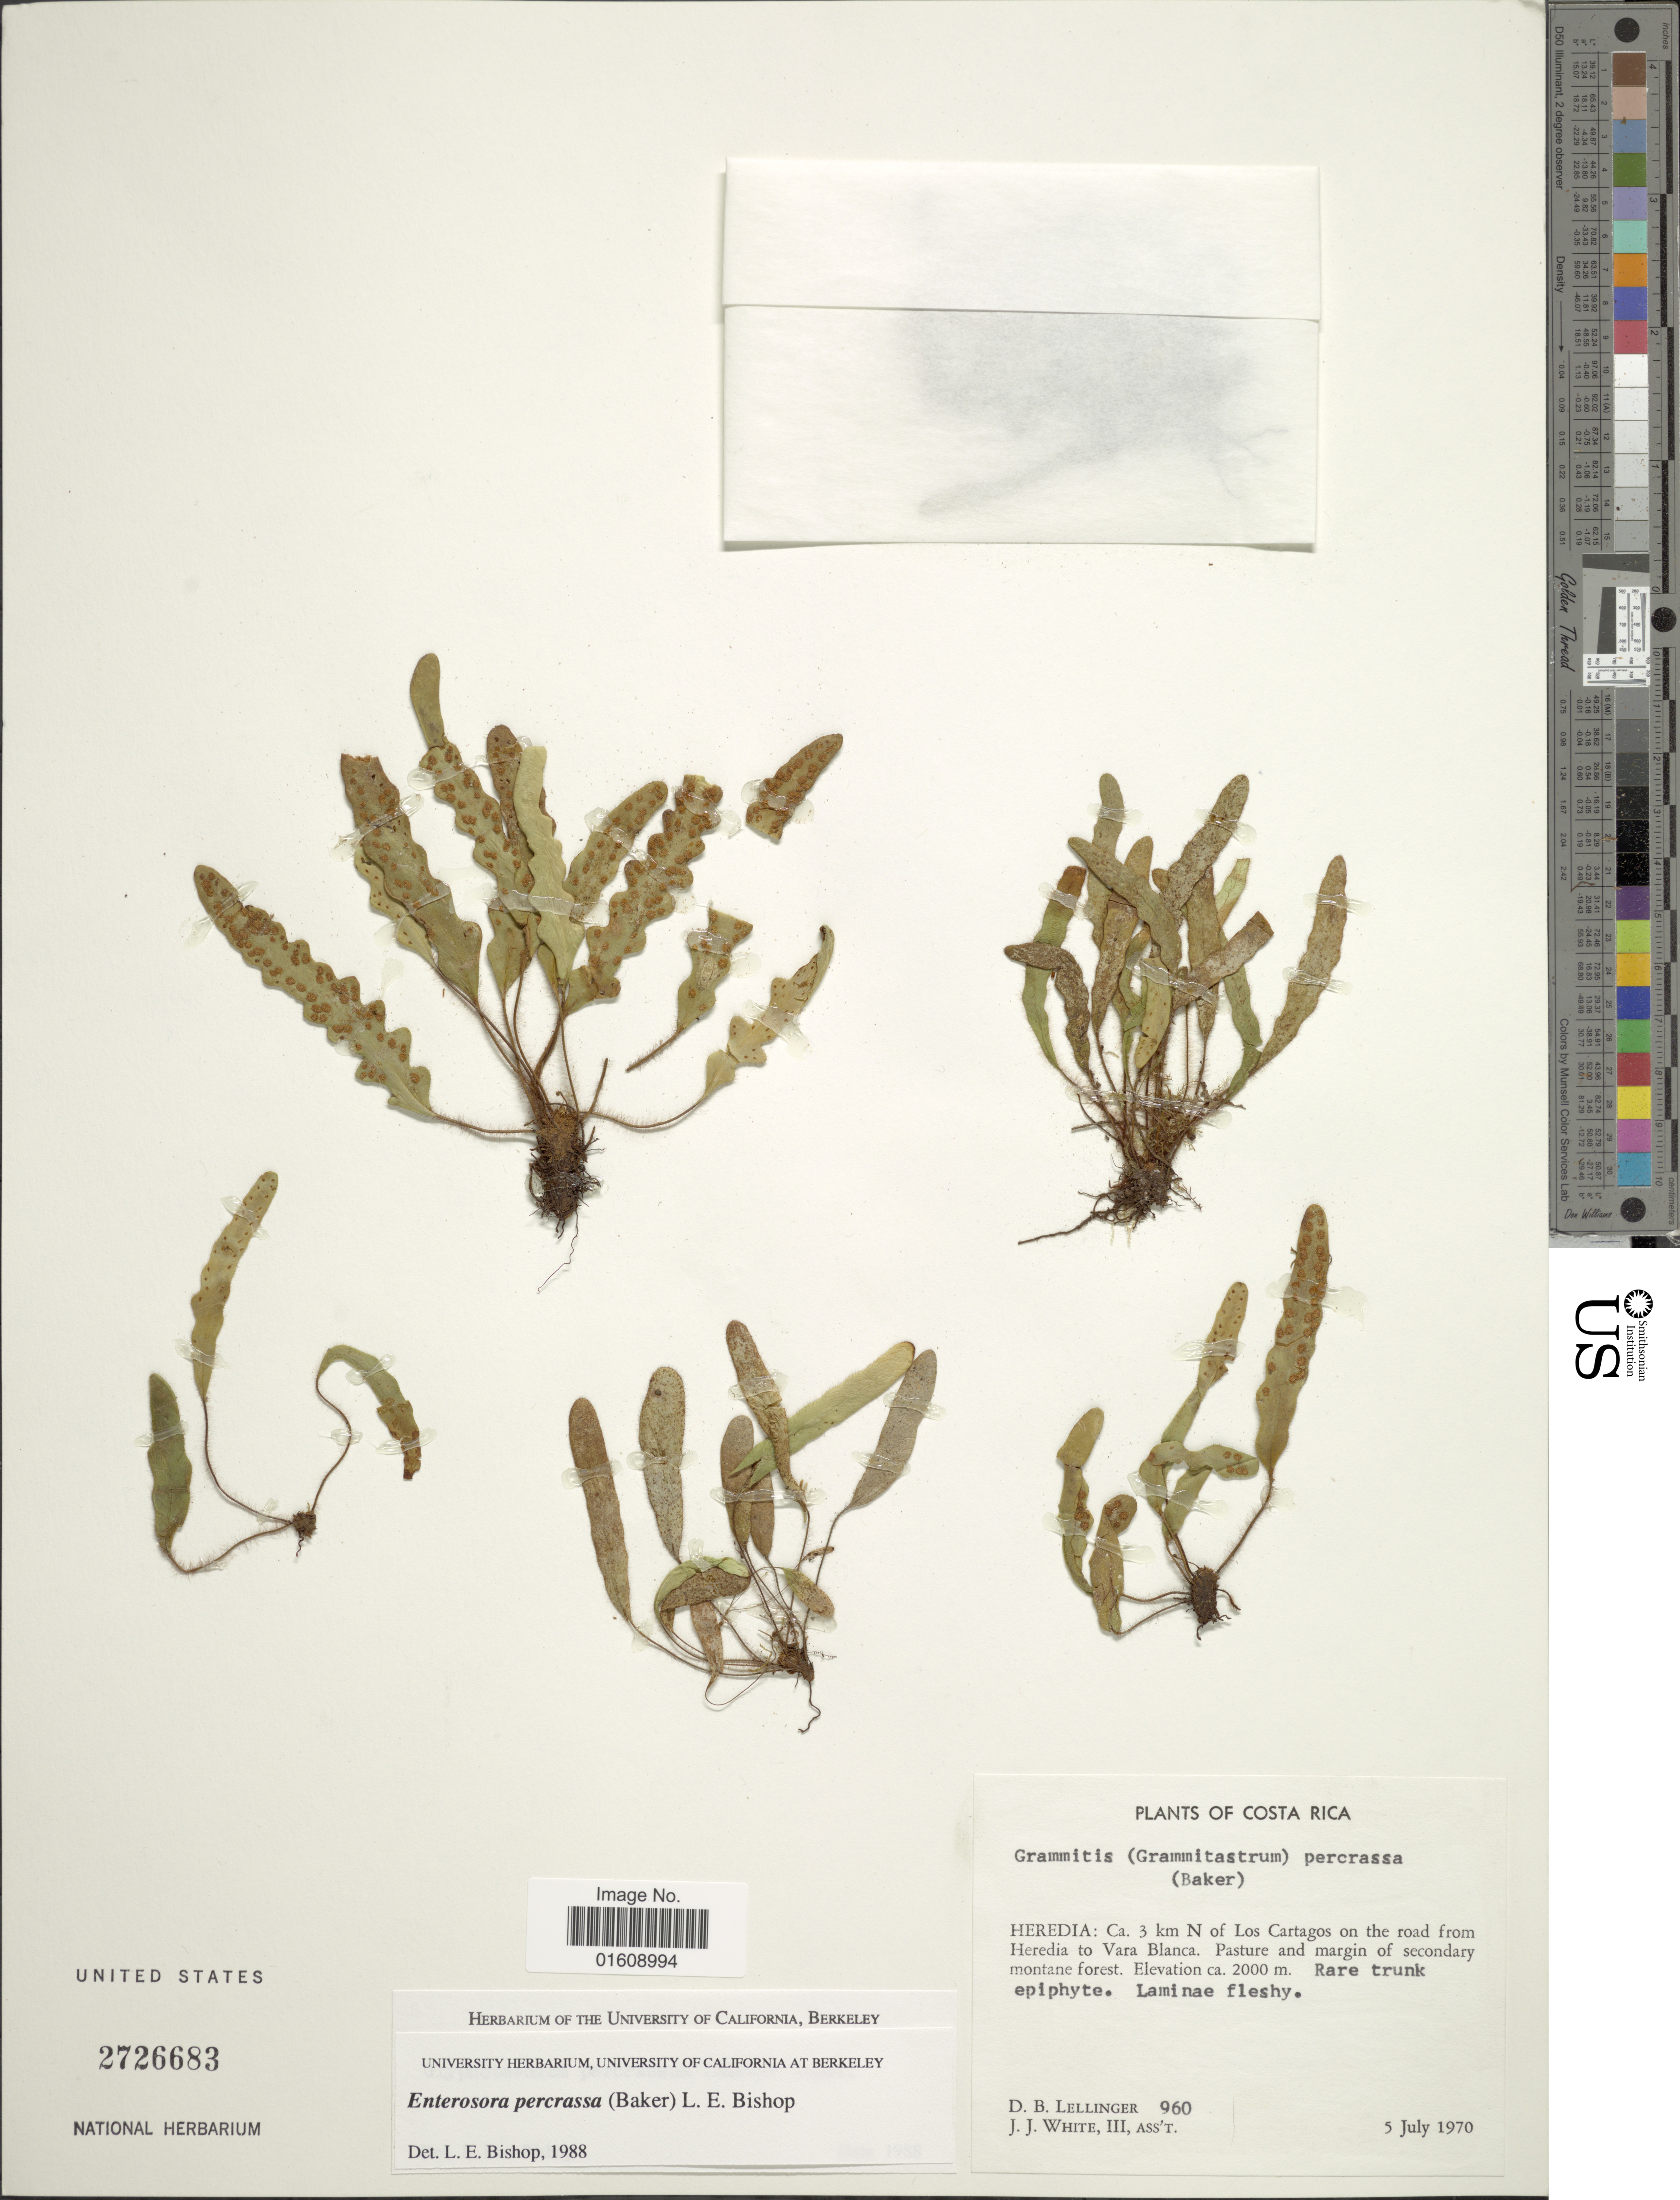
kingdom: Plantae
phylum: Tracheophyta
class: Polypodiopsida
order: Polypodiales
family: Polypodiaceae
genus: Enterosora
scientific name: Enterosora percrassa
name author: (Baker) L.E. Bishop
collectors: D. B. Lellinger & J. J. White III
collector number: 960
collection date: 1970-07-04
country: Costa Rica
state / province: Heredia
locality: Costa Rica, Heredia: Ca. 3 km N of Los Cartagos on the road from Heredia to Vara Blanco.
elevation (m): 2000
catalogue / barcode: US 2726683